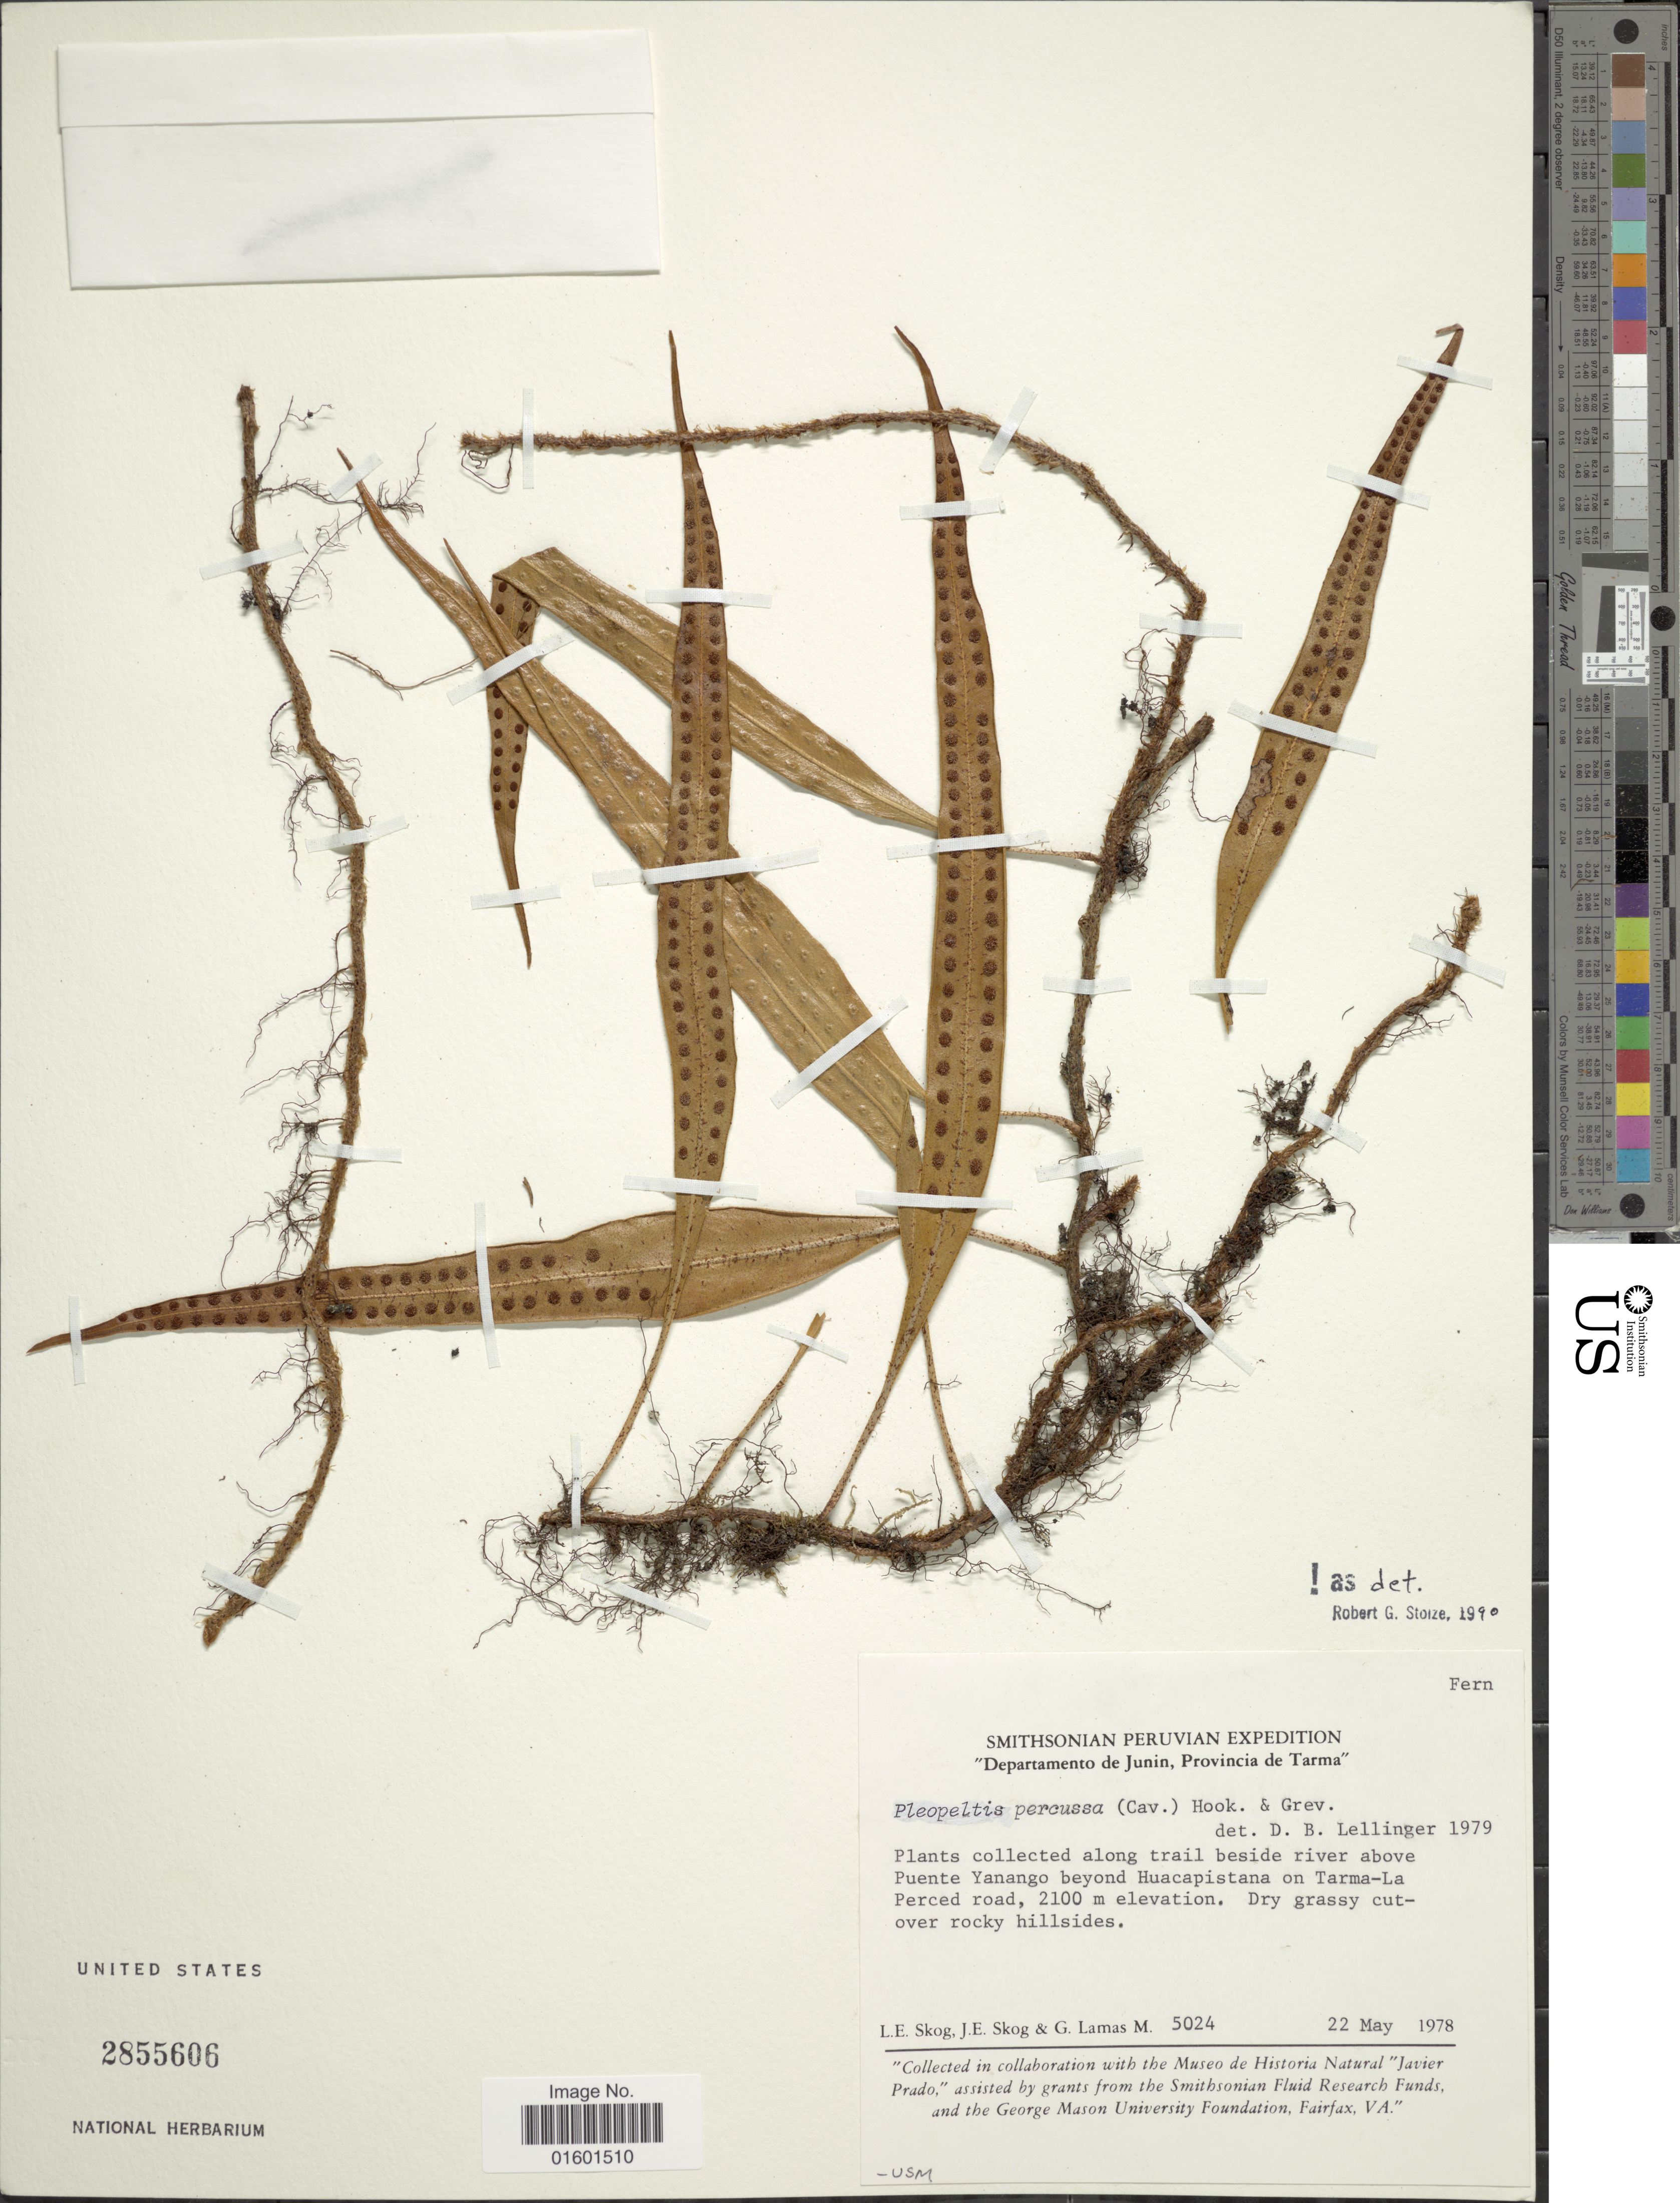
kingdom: Plantae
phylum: Tracheophyta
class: Polypodiopsida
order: Polypodiales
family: Polypodiaceae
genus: Microgramma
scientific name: Microgramma percussa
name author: (Cav.) de la Sota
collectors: L. E. Skog, J. E. Skog & G. Lamas M.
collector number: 5024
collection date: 1978-05-22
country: Peru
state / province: Junín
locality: Provincia de Tarma, Plants collected along trail beside river above Puente Yanango beyond Huacapistana on Tarma - La Perced road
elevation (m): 2100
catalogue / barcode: US 2855606